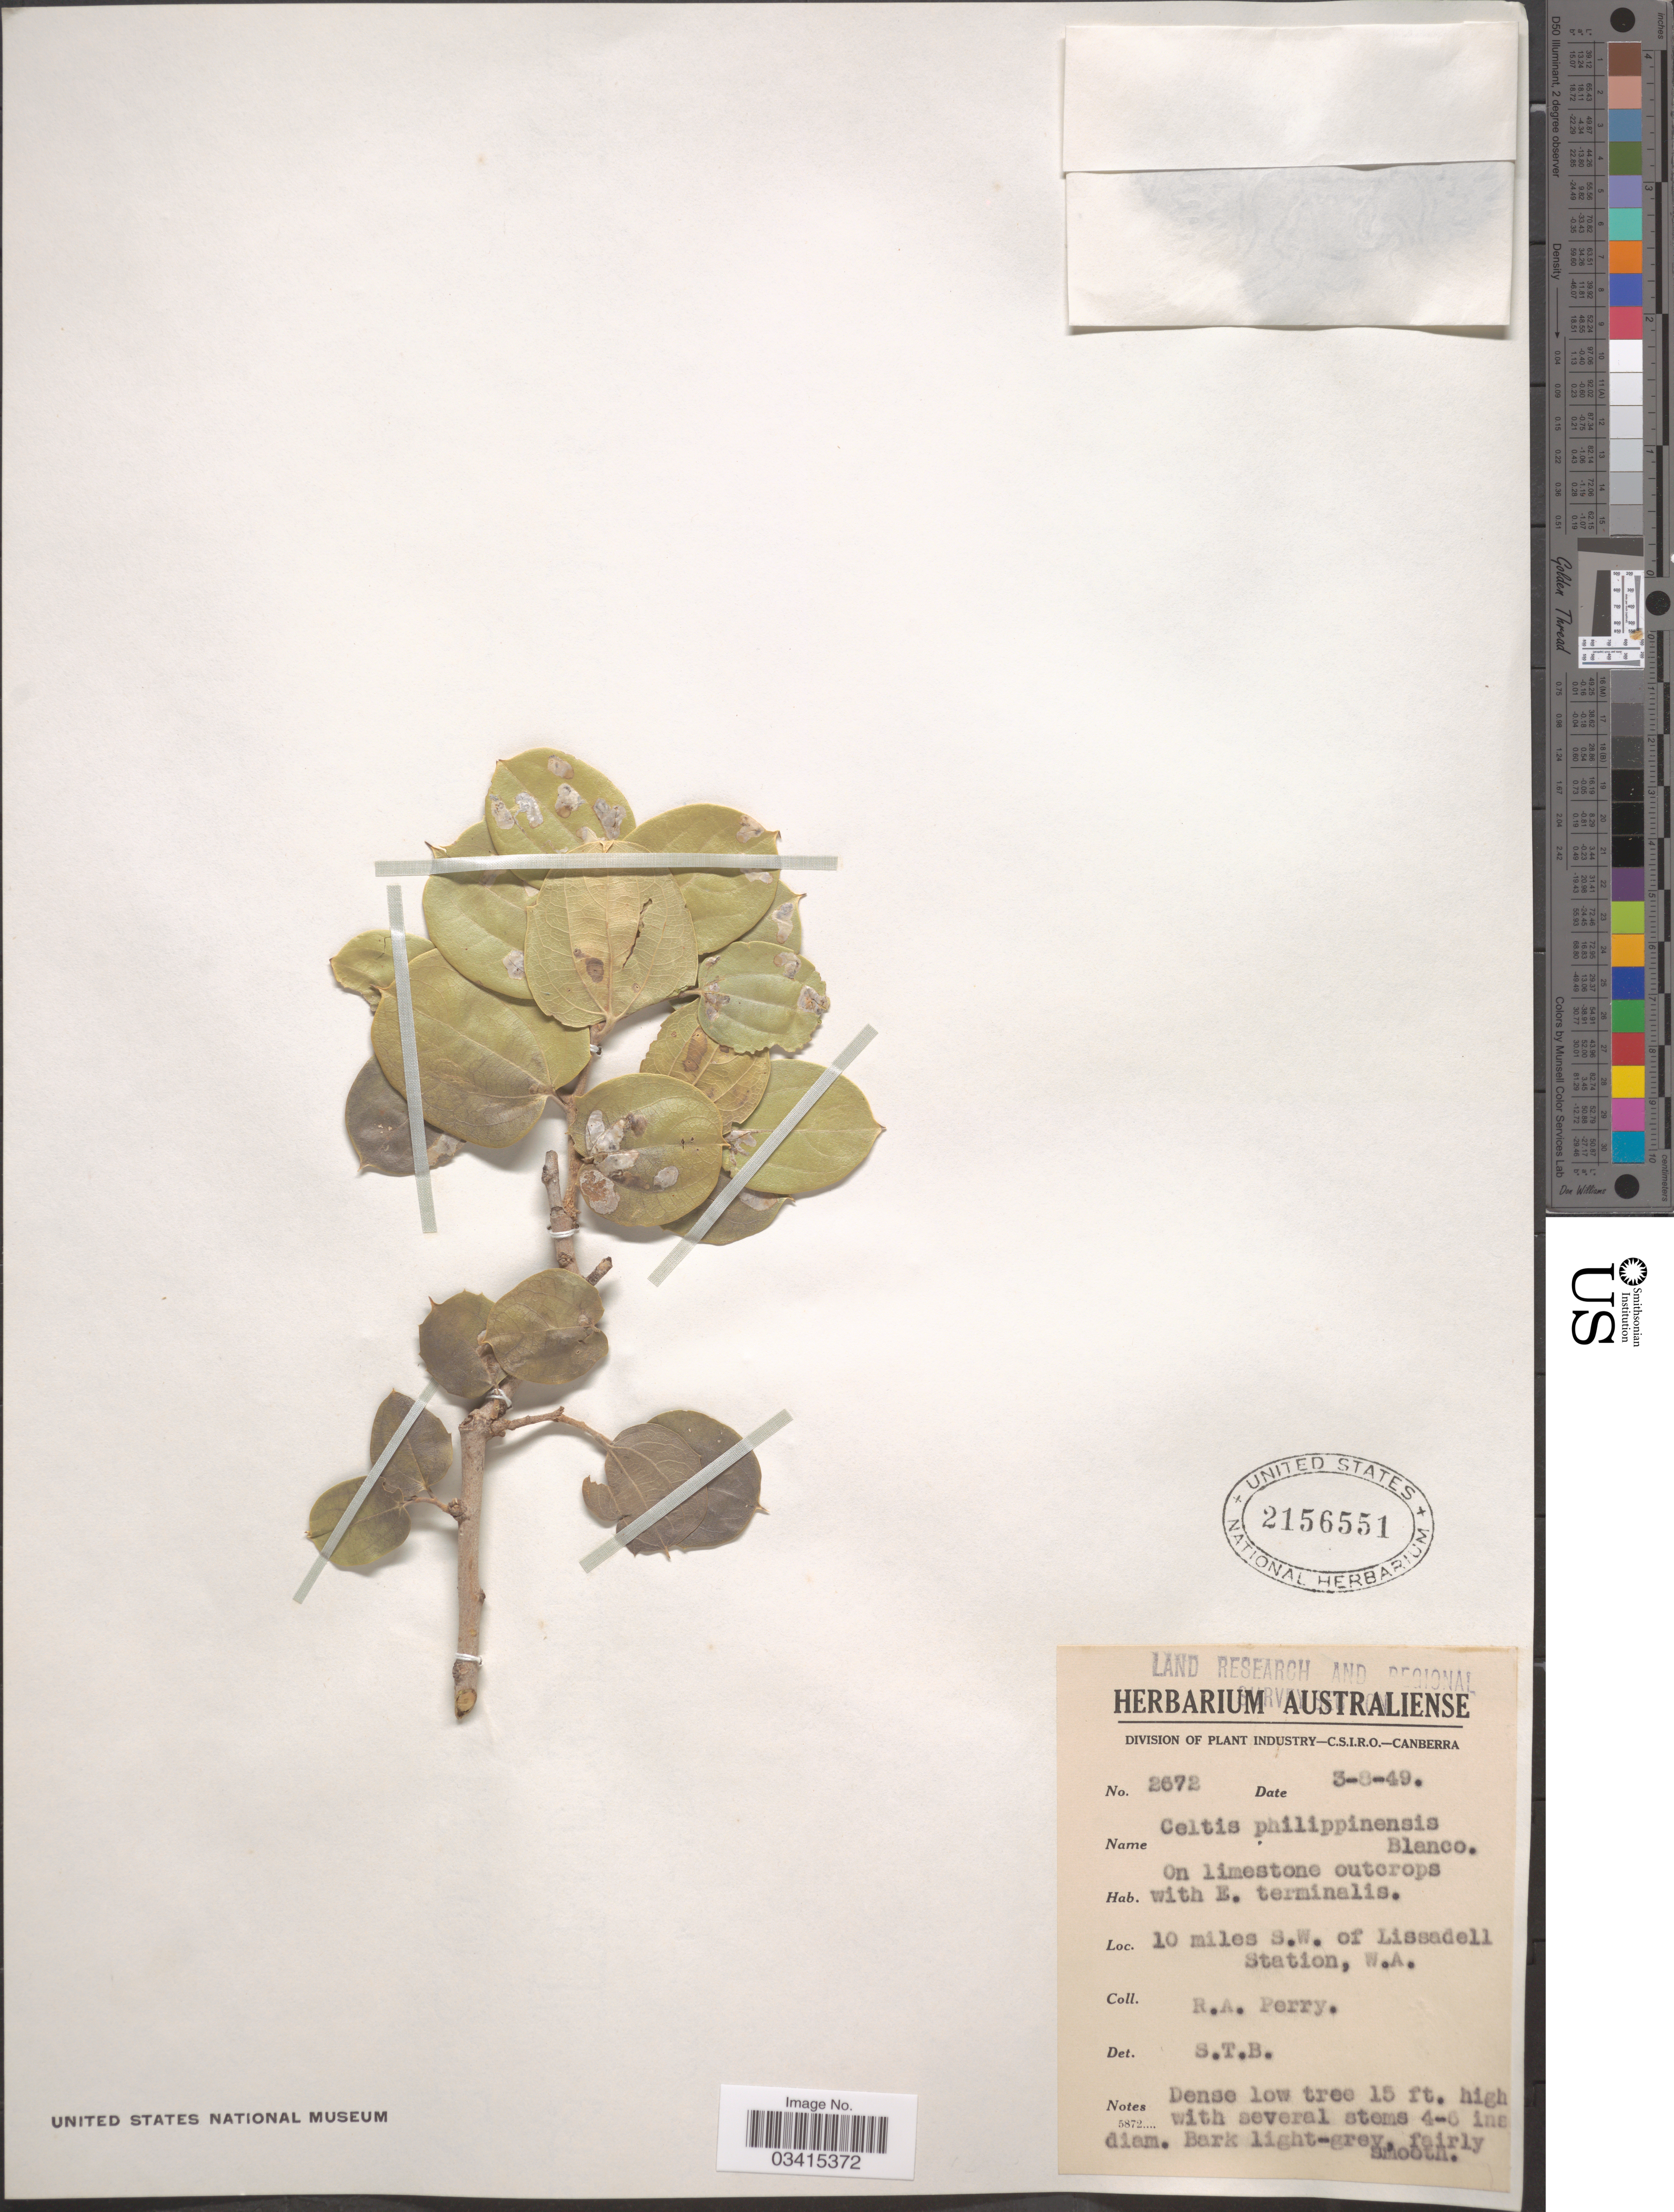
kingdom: Plantae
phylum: Tracheophyta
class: Magnoliopsida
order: Rosales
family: Cannabaceae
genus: Celtis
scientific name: Celtis philippensis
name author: Blanco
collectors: Perry, R. A.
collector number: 2672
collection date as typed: Transcribed d/m/y: 3/8/49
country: Australia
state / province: Western Australia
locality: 10 miles S.W. of Lissadell Station.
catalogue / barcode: US 2156551